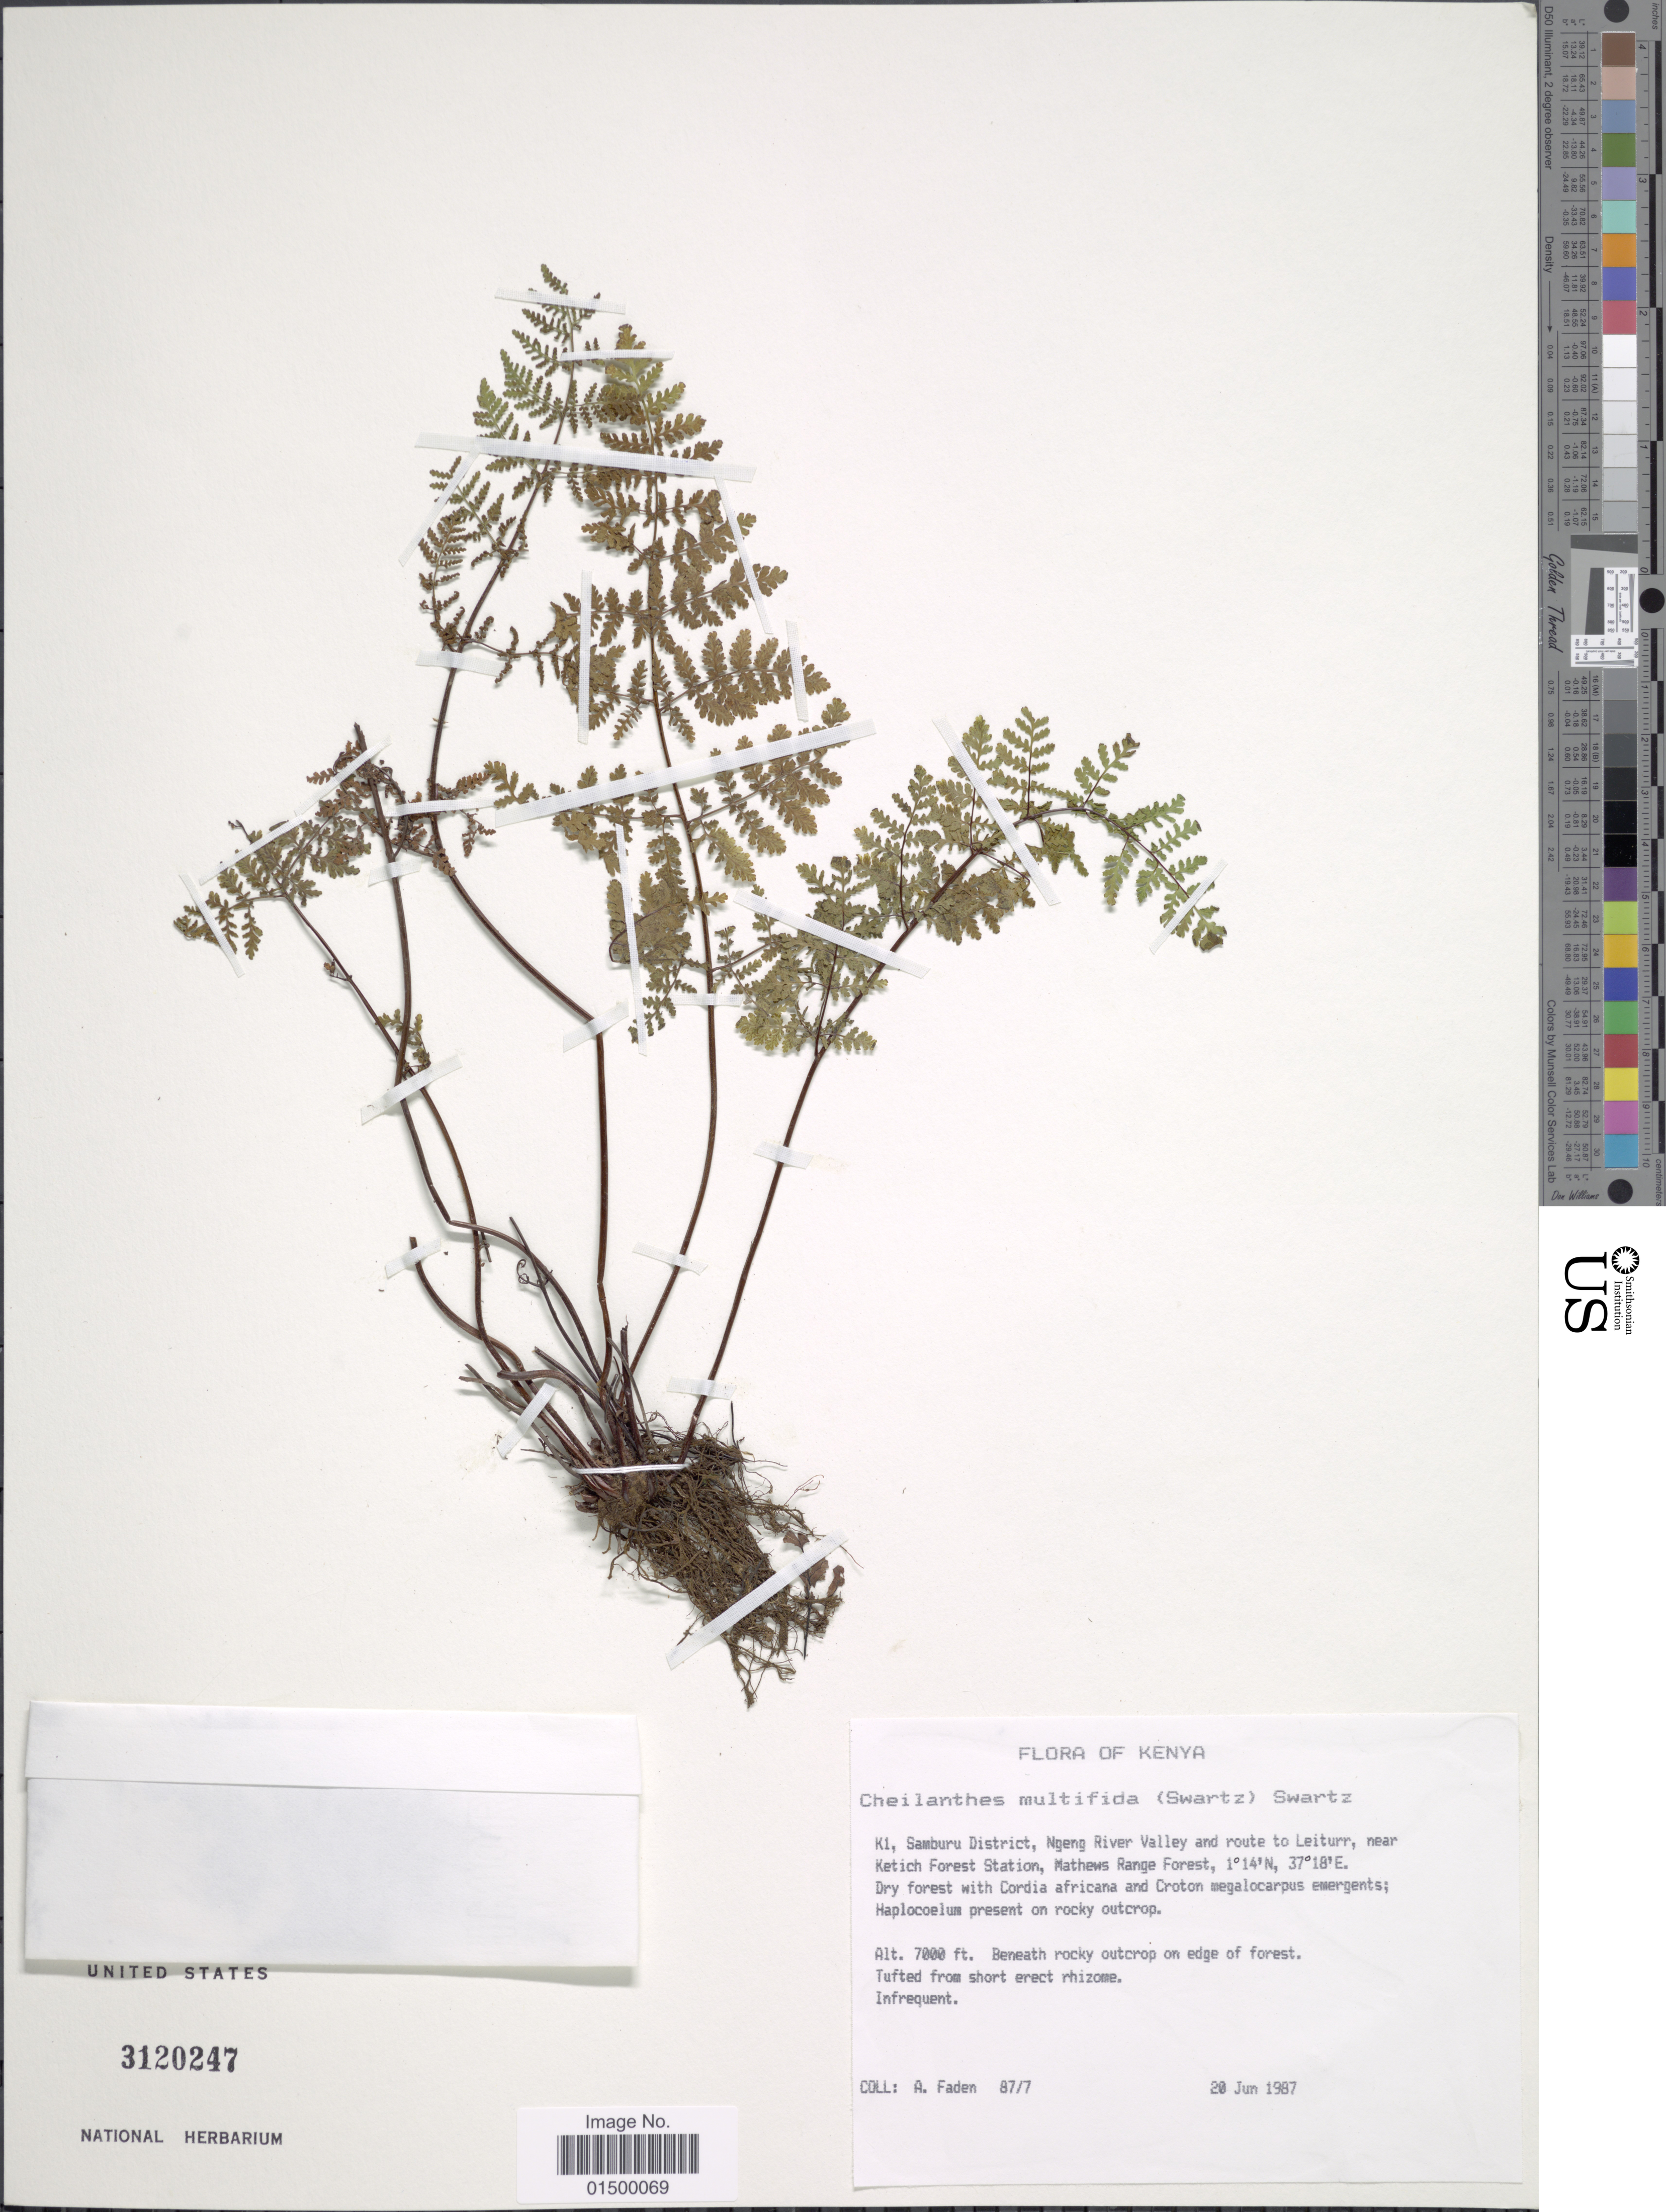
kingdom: Plantae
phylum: Tracheophyta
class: Polypodiopsida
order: Polypodiales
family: Pteridaceae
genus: Cheilanthes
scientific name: Cheilanthes multifida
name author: Sw.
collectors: A. J. Faden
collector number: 87/7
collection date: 1987-06-20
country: Kenya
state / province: Samburu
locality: K1, Samburu District, Ngeng River valley and route to leiturr, neas Ketich Forest Station, Mathews Range Forest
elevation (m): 2134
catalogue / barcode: US 3120247